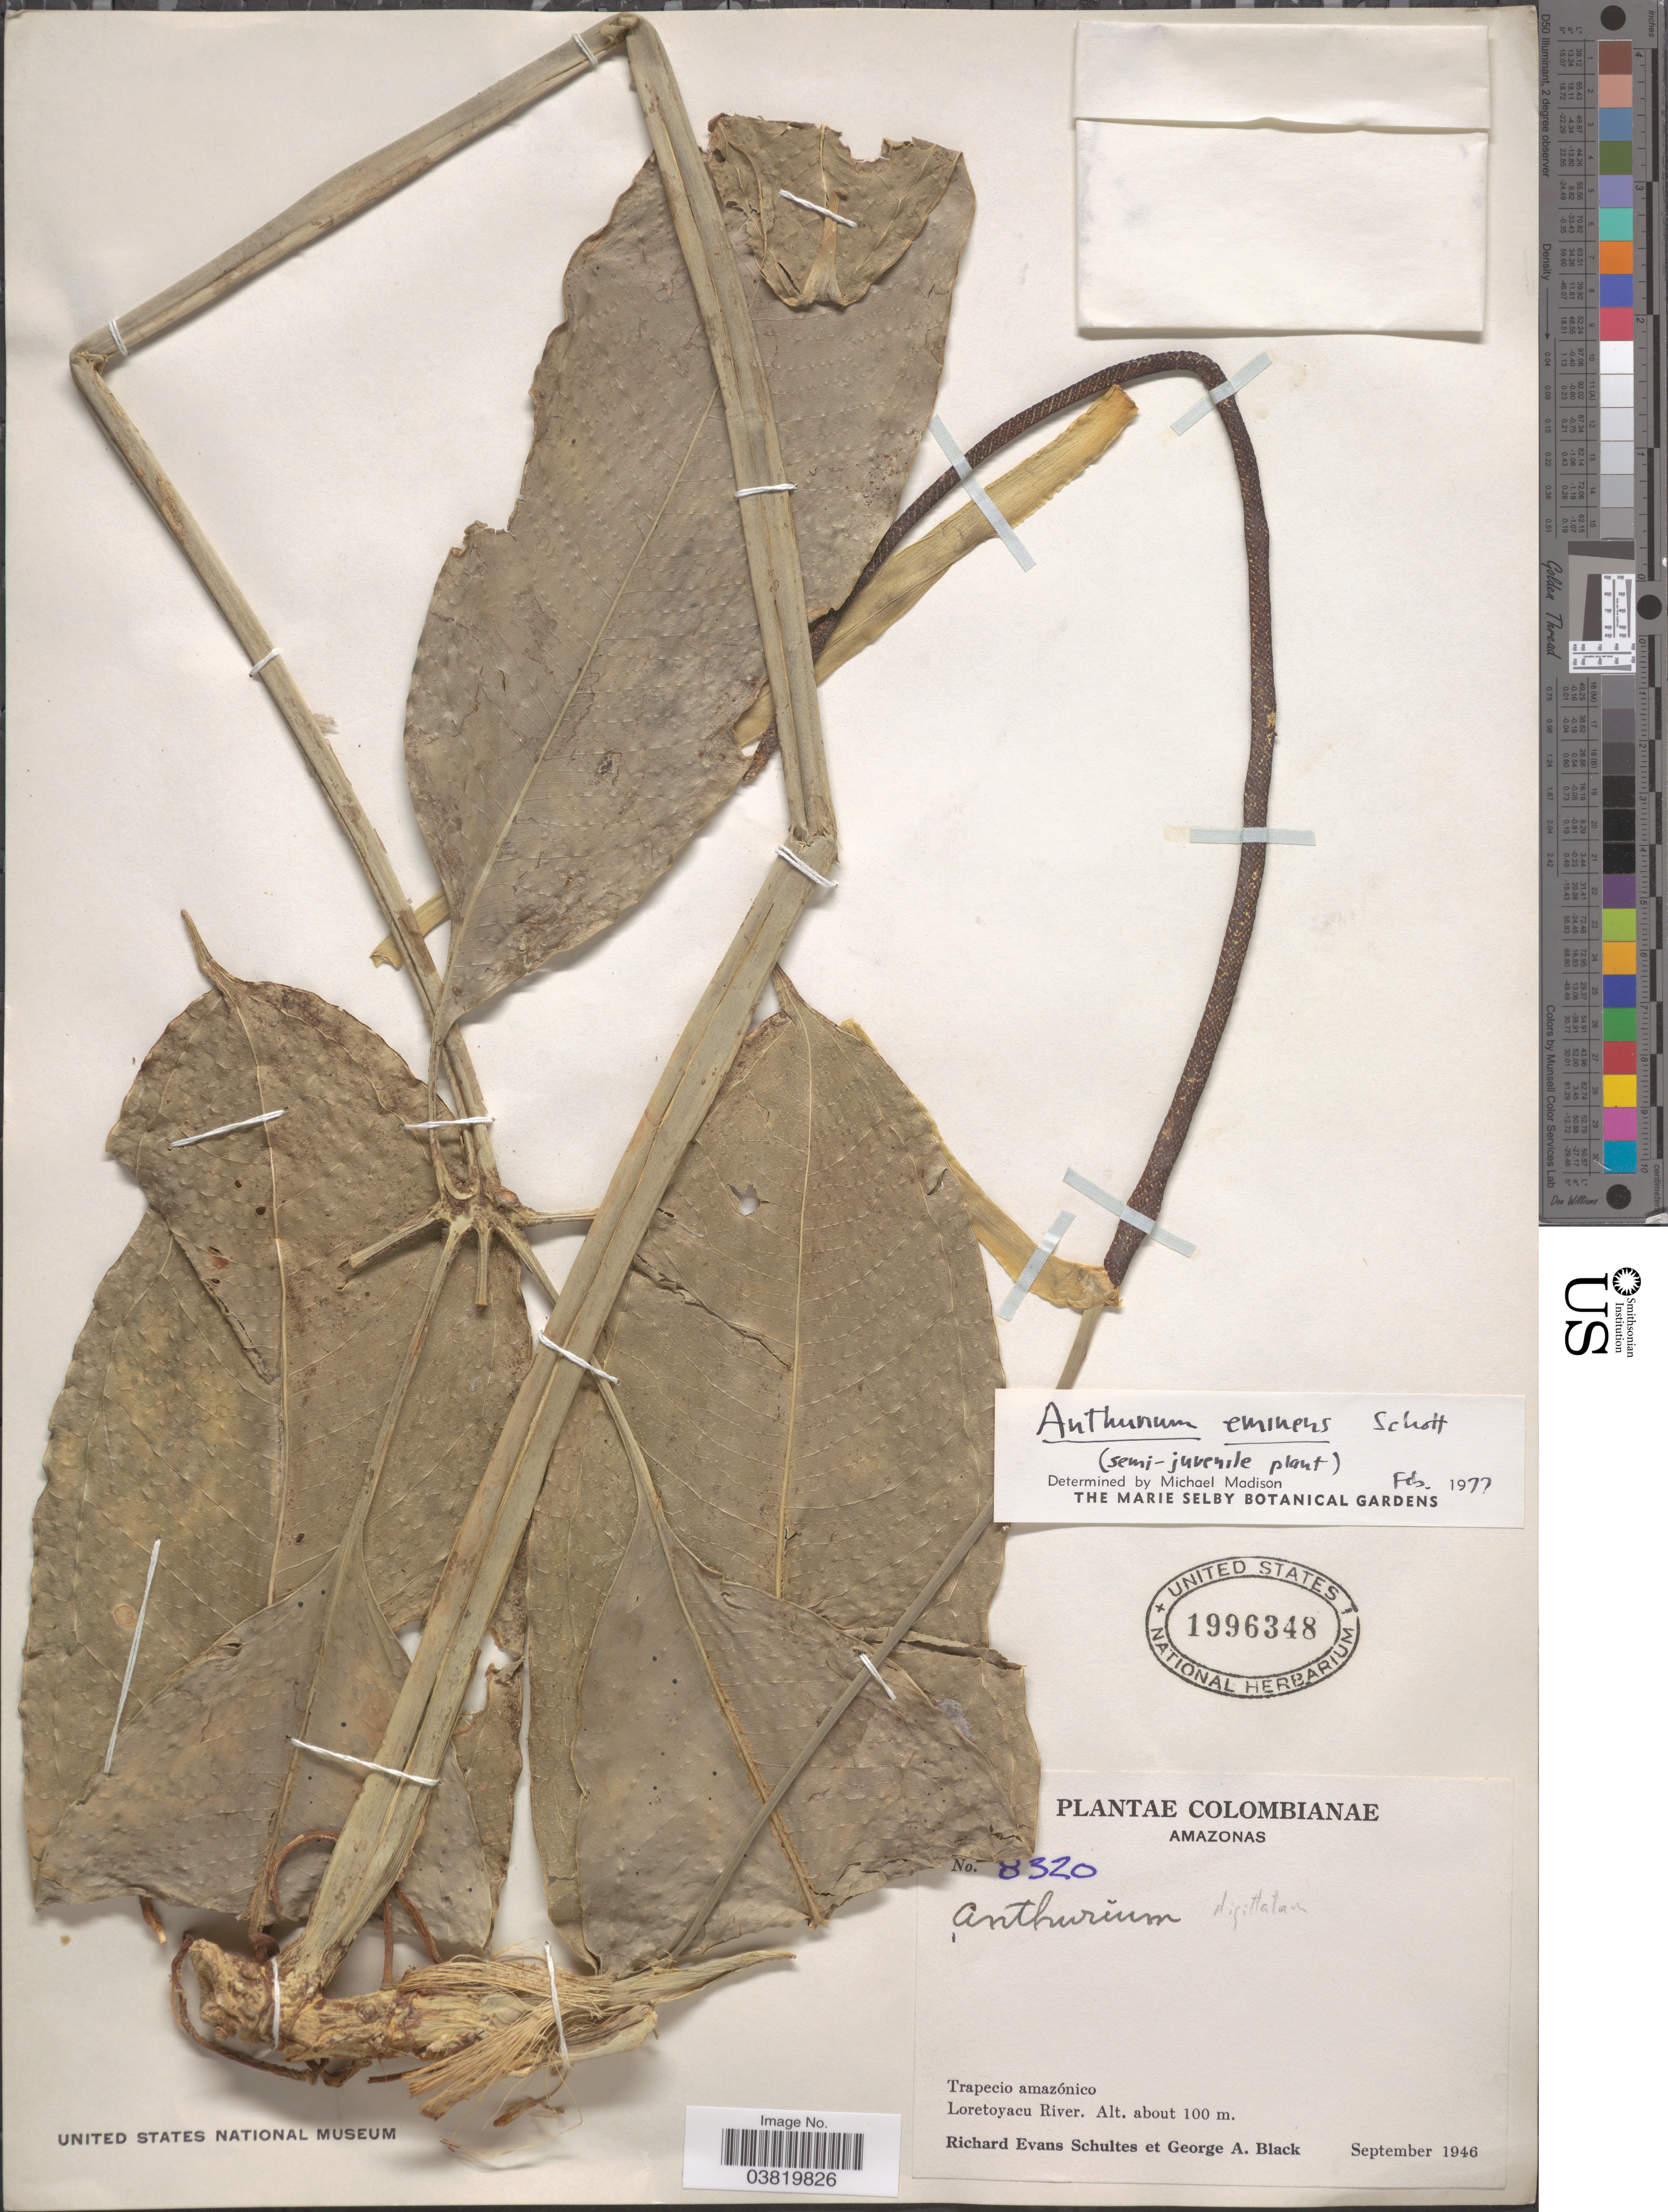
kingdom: Plantae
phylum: Tracheophyta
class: Liliopsida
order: Alismatales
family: Araceae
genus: Anthurium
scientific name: Anthurium eminens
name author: Schott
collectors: R. E. Schultes & G. A. Black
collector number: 8320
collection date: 1946-09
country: Colombia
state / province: Amazônas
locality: Trapecio amazónico. Loretoyacu River.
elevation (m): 100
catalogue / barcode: US 1996348